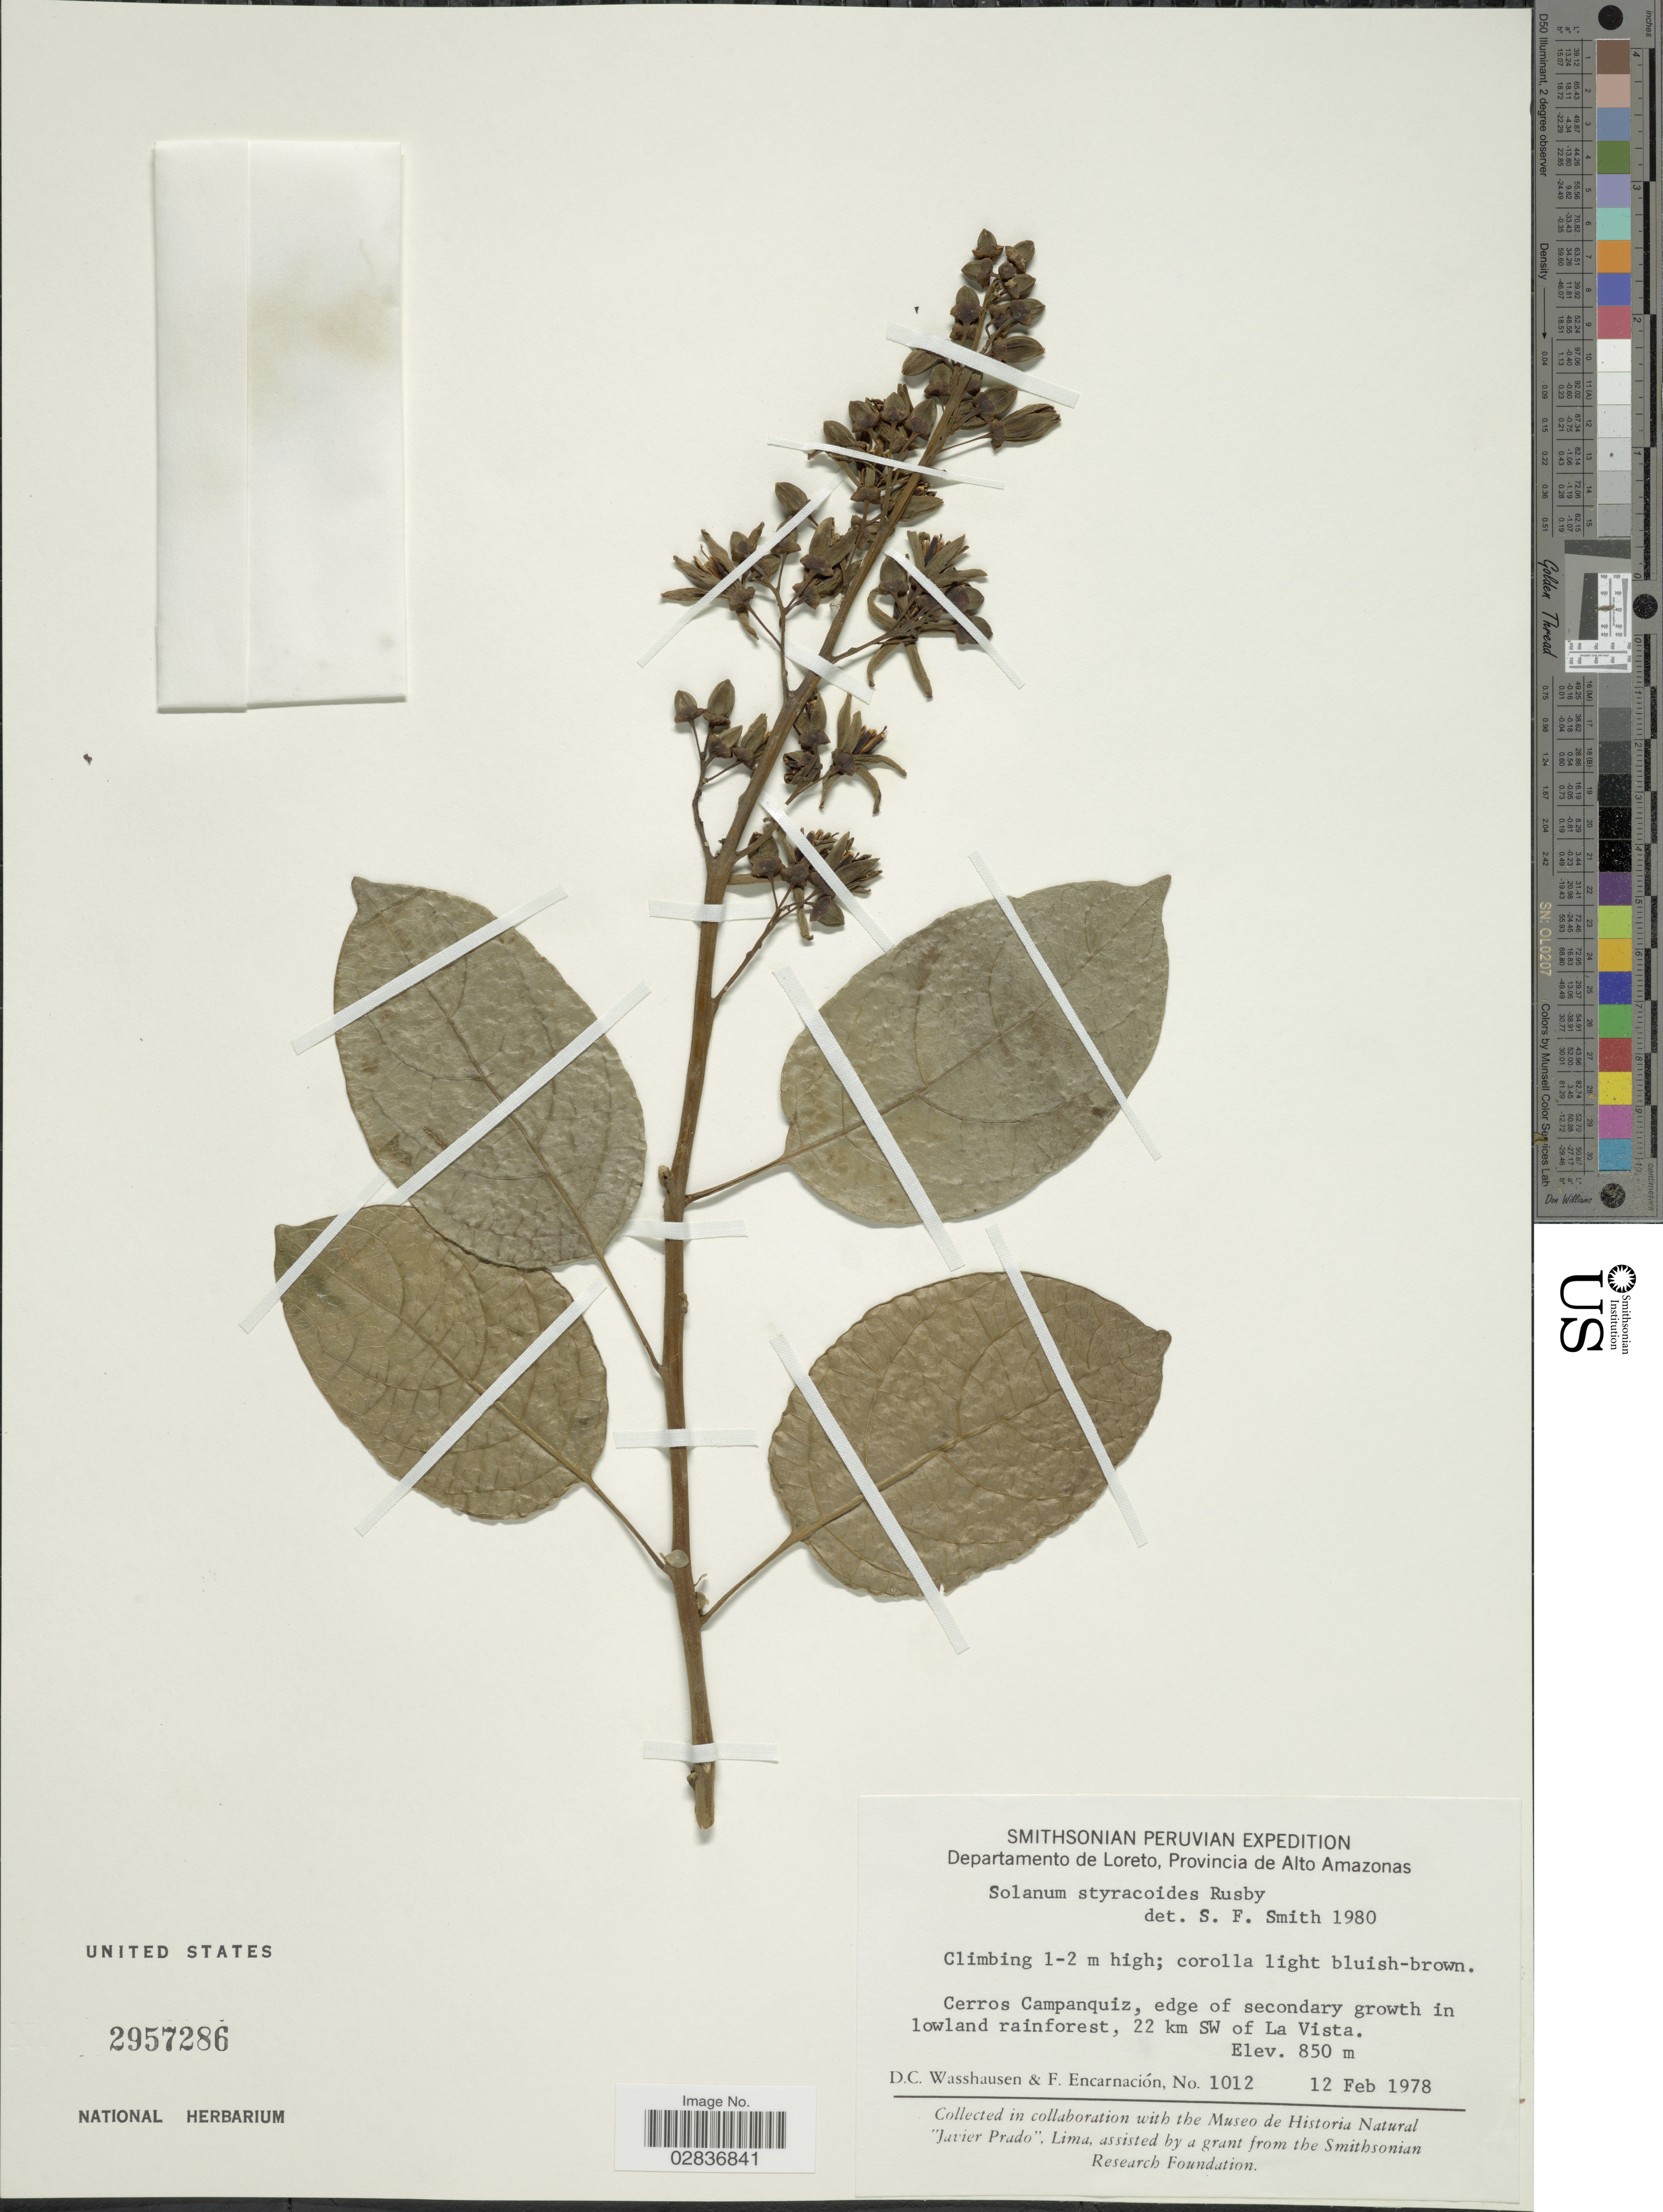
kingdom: Plantae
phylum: Tracheophyta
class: Magnoliopsida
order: Solanales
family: Solanaceae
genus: Solanum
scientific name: Solanum styracioides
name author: Rusby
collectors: D. C. Wasshausen & F. Encarnación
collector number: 1012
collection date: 1978-02-12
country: Peru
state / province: Loreto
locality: Departamento de Loreto, Provincia de Alto Amazonas, Cerros Campanquiz, 22 km SW of La Vista.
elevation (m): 850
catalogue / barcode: US 2957286